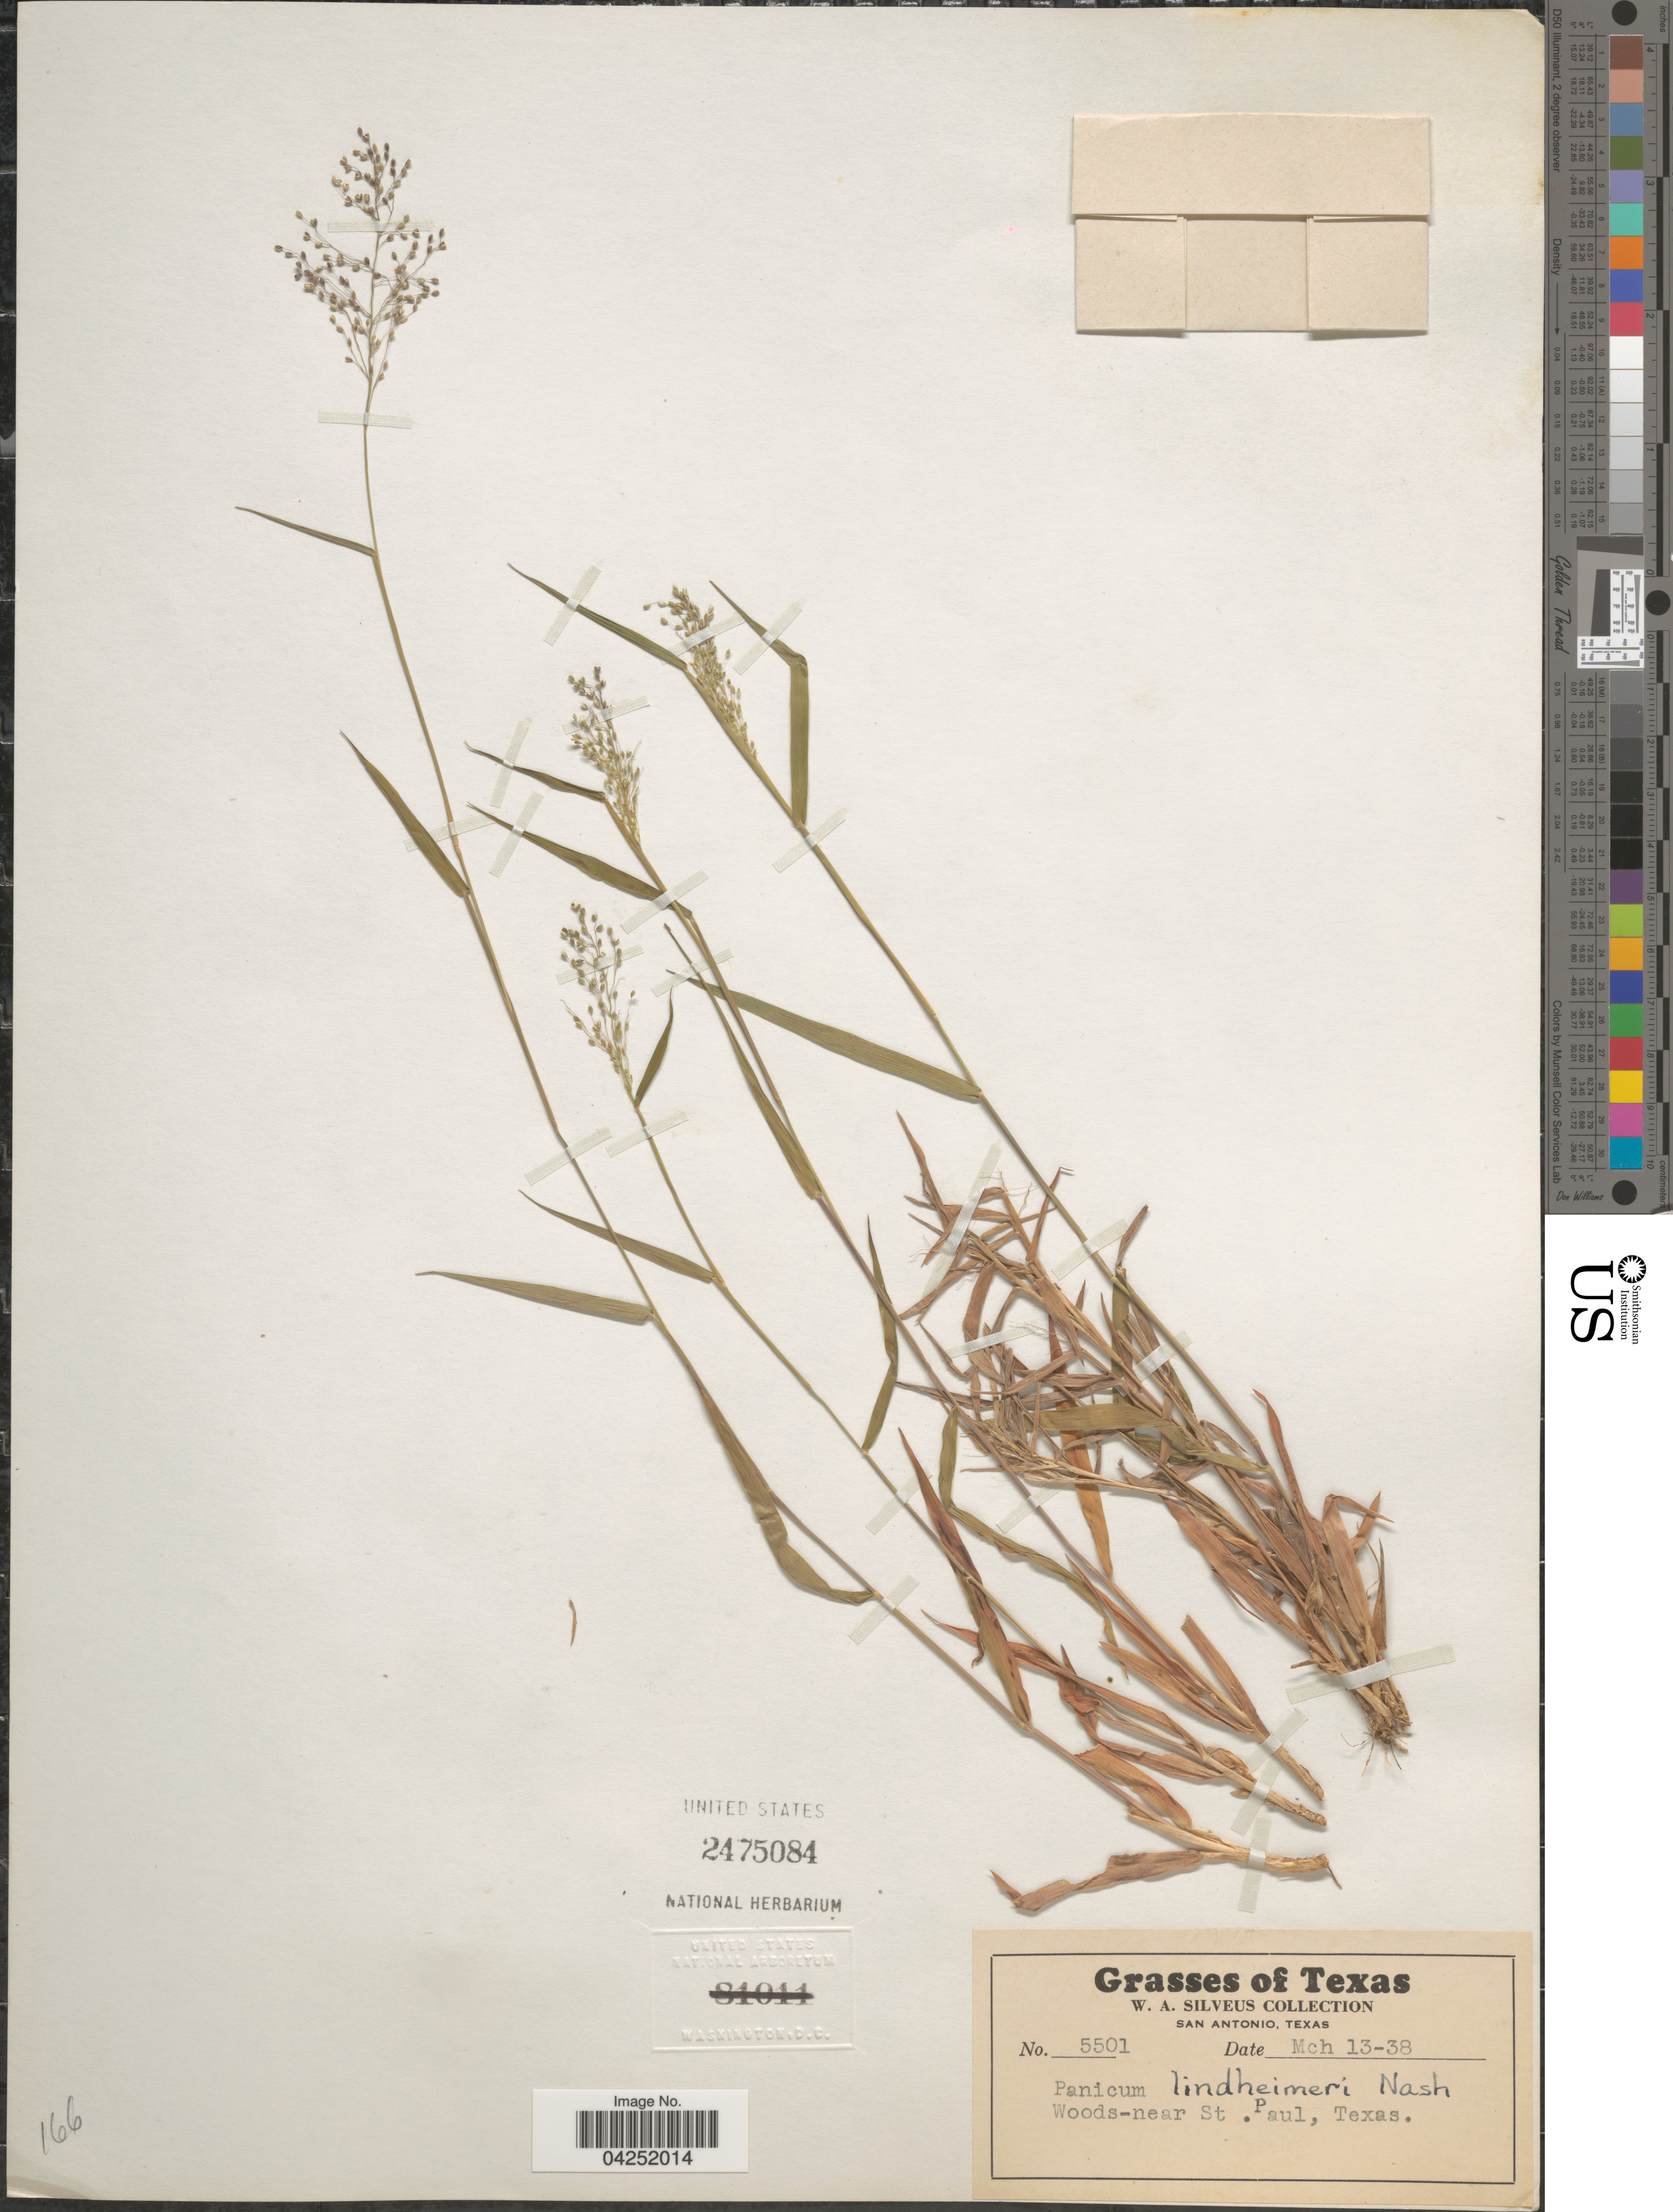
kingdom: Plantae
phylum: Tracheophyta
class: Liliopsida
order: Poales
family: Poaceae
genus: Dichanthelium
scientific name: Dichanthelium acuminatum var. lindheimeri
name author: (Nash) Gould & C.A. Clark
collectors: W. Silveus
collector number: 5501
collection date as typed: Transcribed d/m/y: 13/3/38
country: United States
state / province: Texas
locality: Woods-near St. Paul.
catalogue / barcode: US 2475084